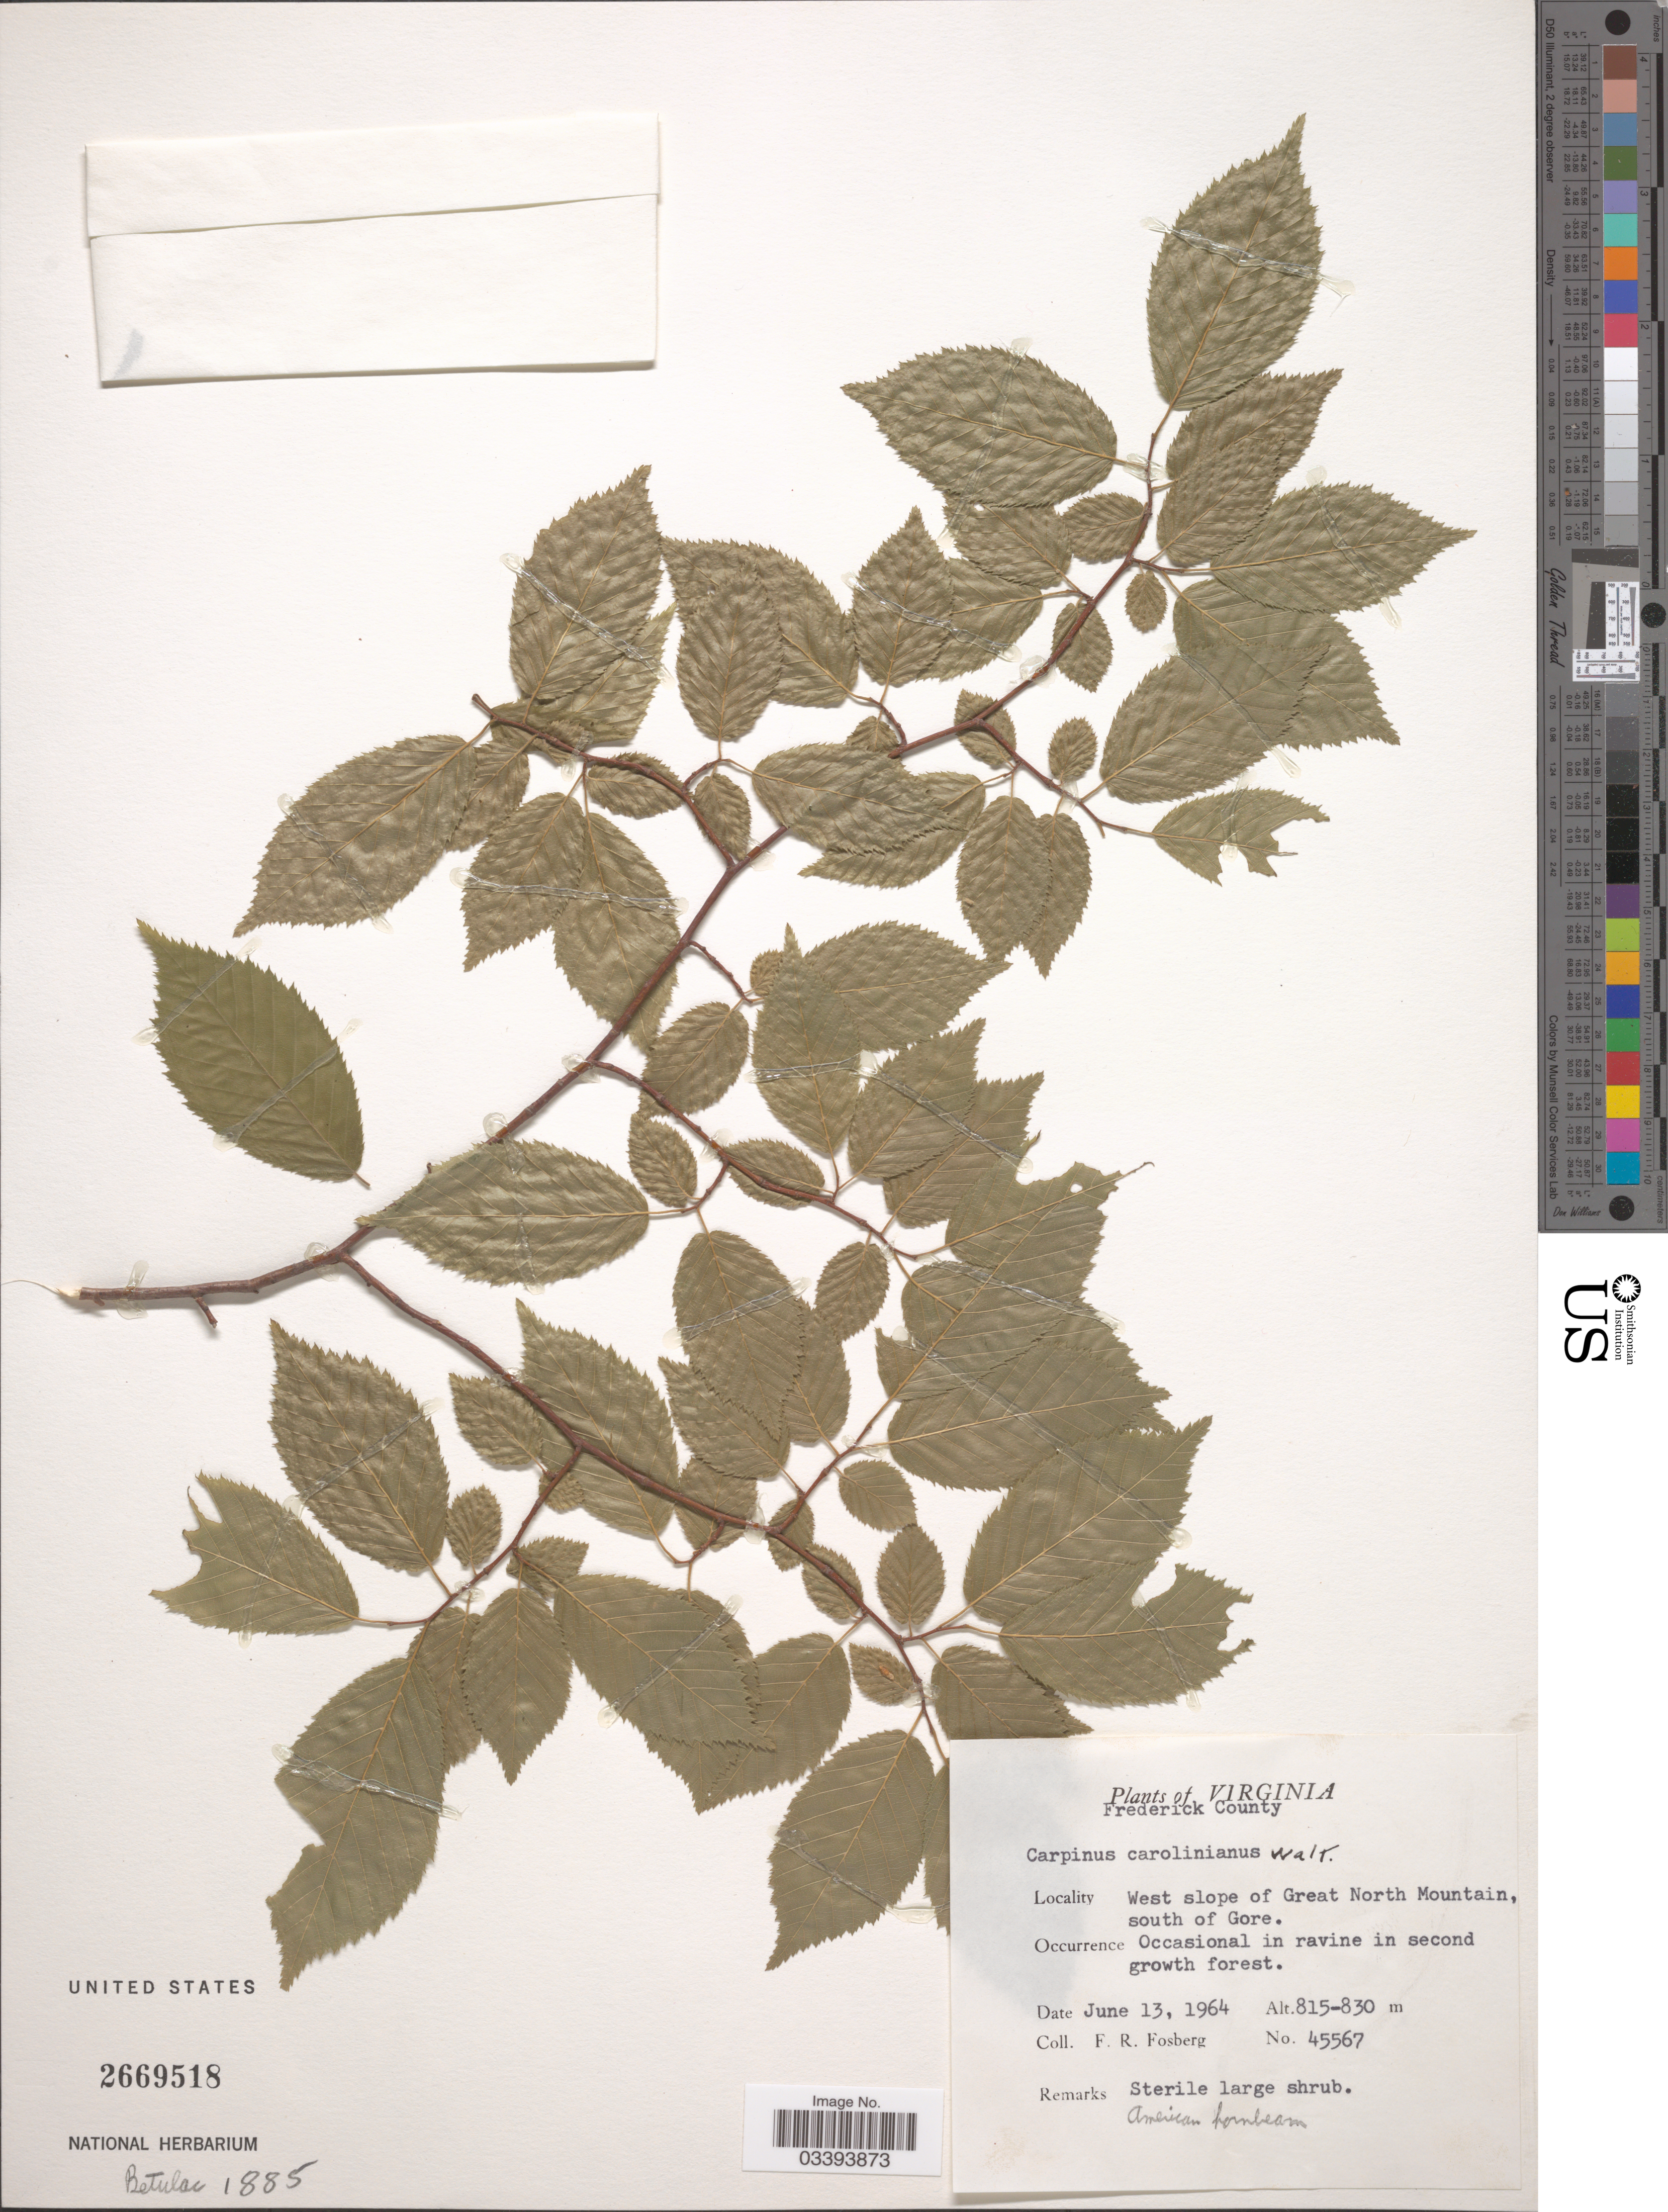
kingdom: Plantae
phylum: Tracheophyta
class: Magnoliopsida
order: Fagales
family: Betulaceae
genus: Carpinus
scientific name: Carpinus caroliniana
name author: Walter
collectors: F. R. Fosberg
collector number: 45567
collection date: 1964-06-13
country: United States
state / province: Virginia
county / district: Frederick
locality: Frederick County. West slope of Great North Mountain, south of Gore.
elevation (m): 815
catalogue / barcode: US 2669518